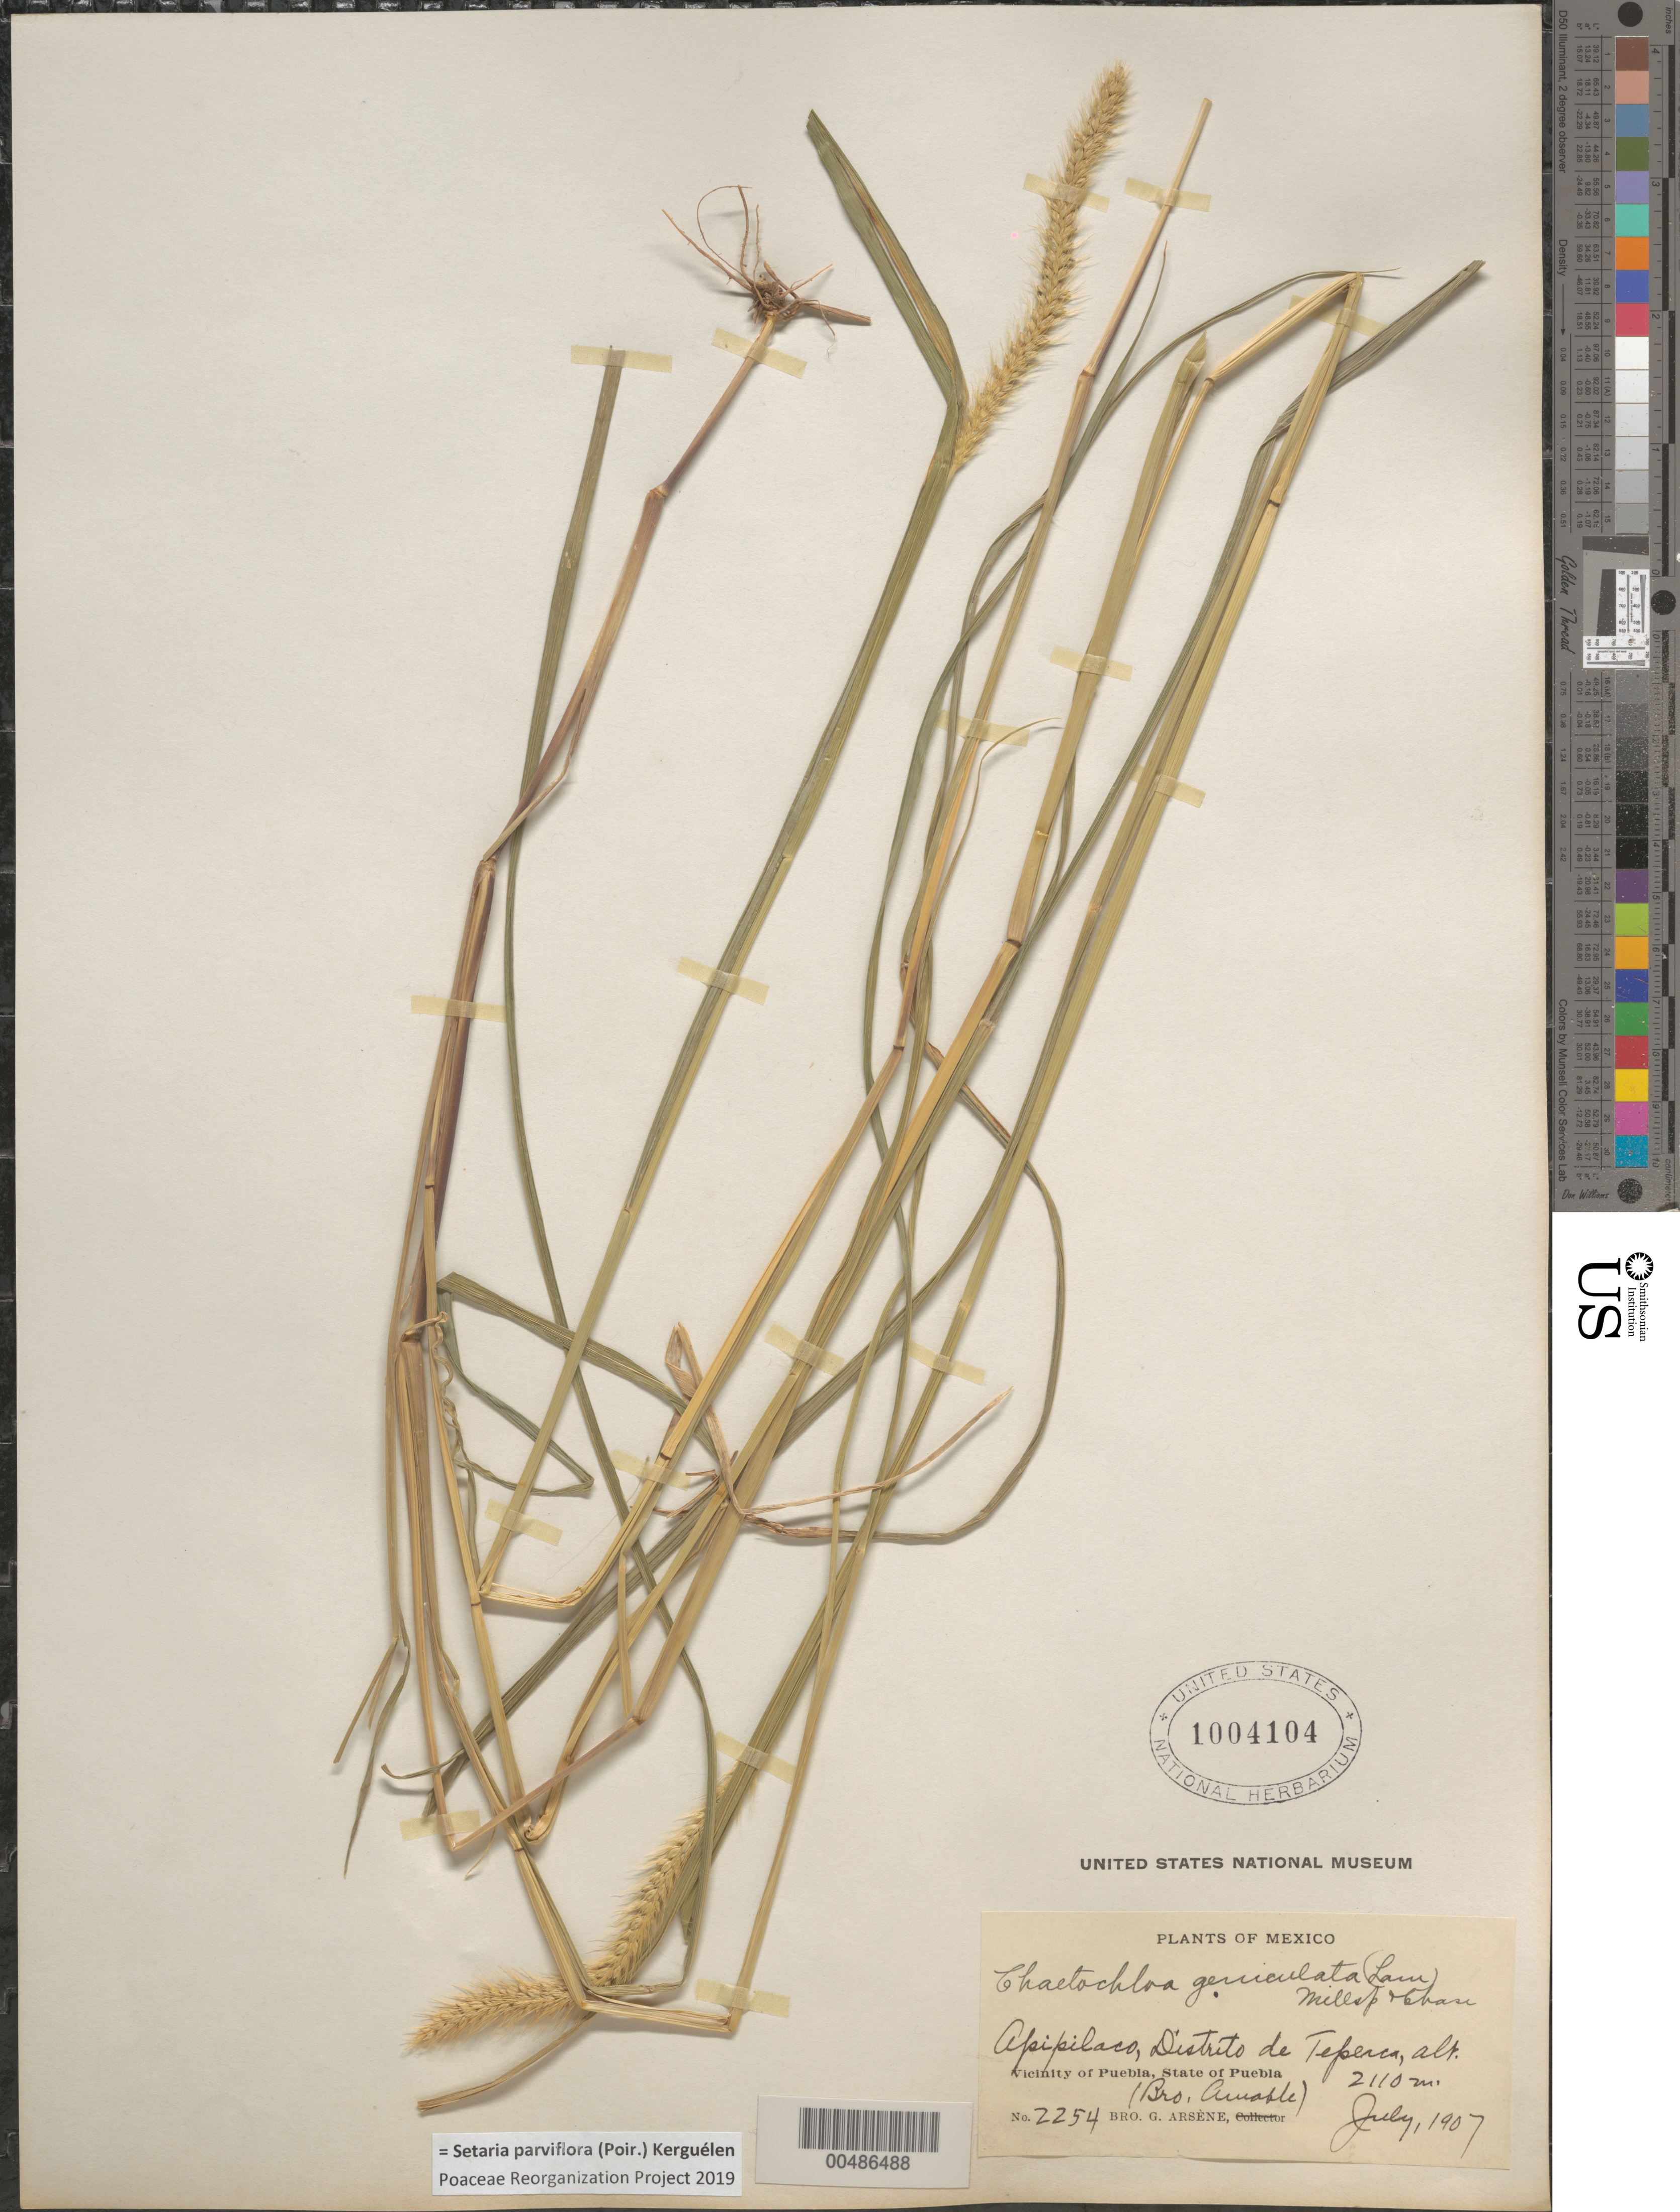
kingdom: Plantae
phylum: Tracheophyta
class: Liliopsida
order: Poales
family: Poaceae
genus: Setaria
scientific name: Setaria parviflora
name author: (Poir.) Kerguélen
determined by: Poaceae Reorganization Project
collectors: Bro. G. Arsène & B. Amable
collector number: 2254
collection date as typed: Jul 1907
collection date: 1907-07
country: Mexico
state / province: Puebla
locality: Apipilaco, Distrito de Teperca, vicinity of Puebla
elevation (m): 2110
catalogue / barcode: US 1004104